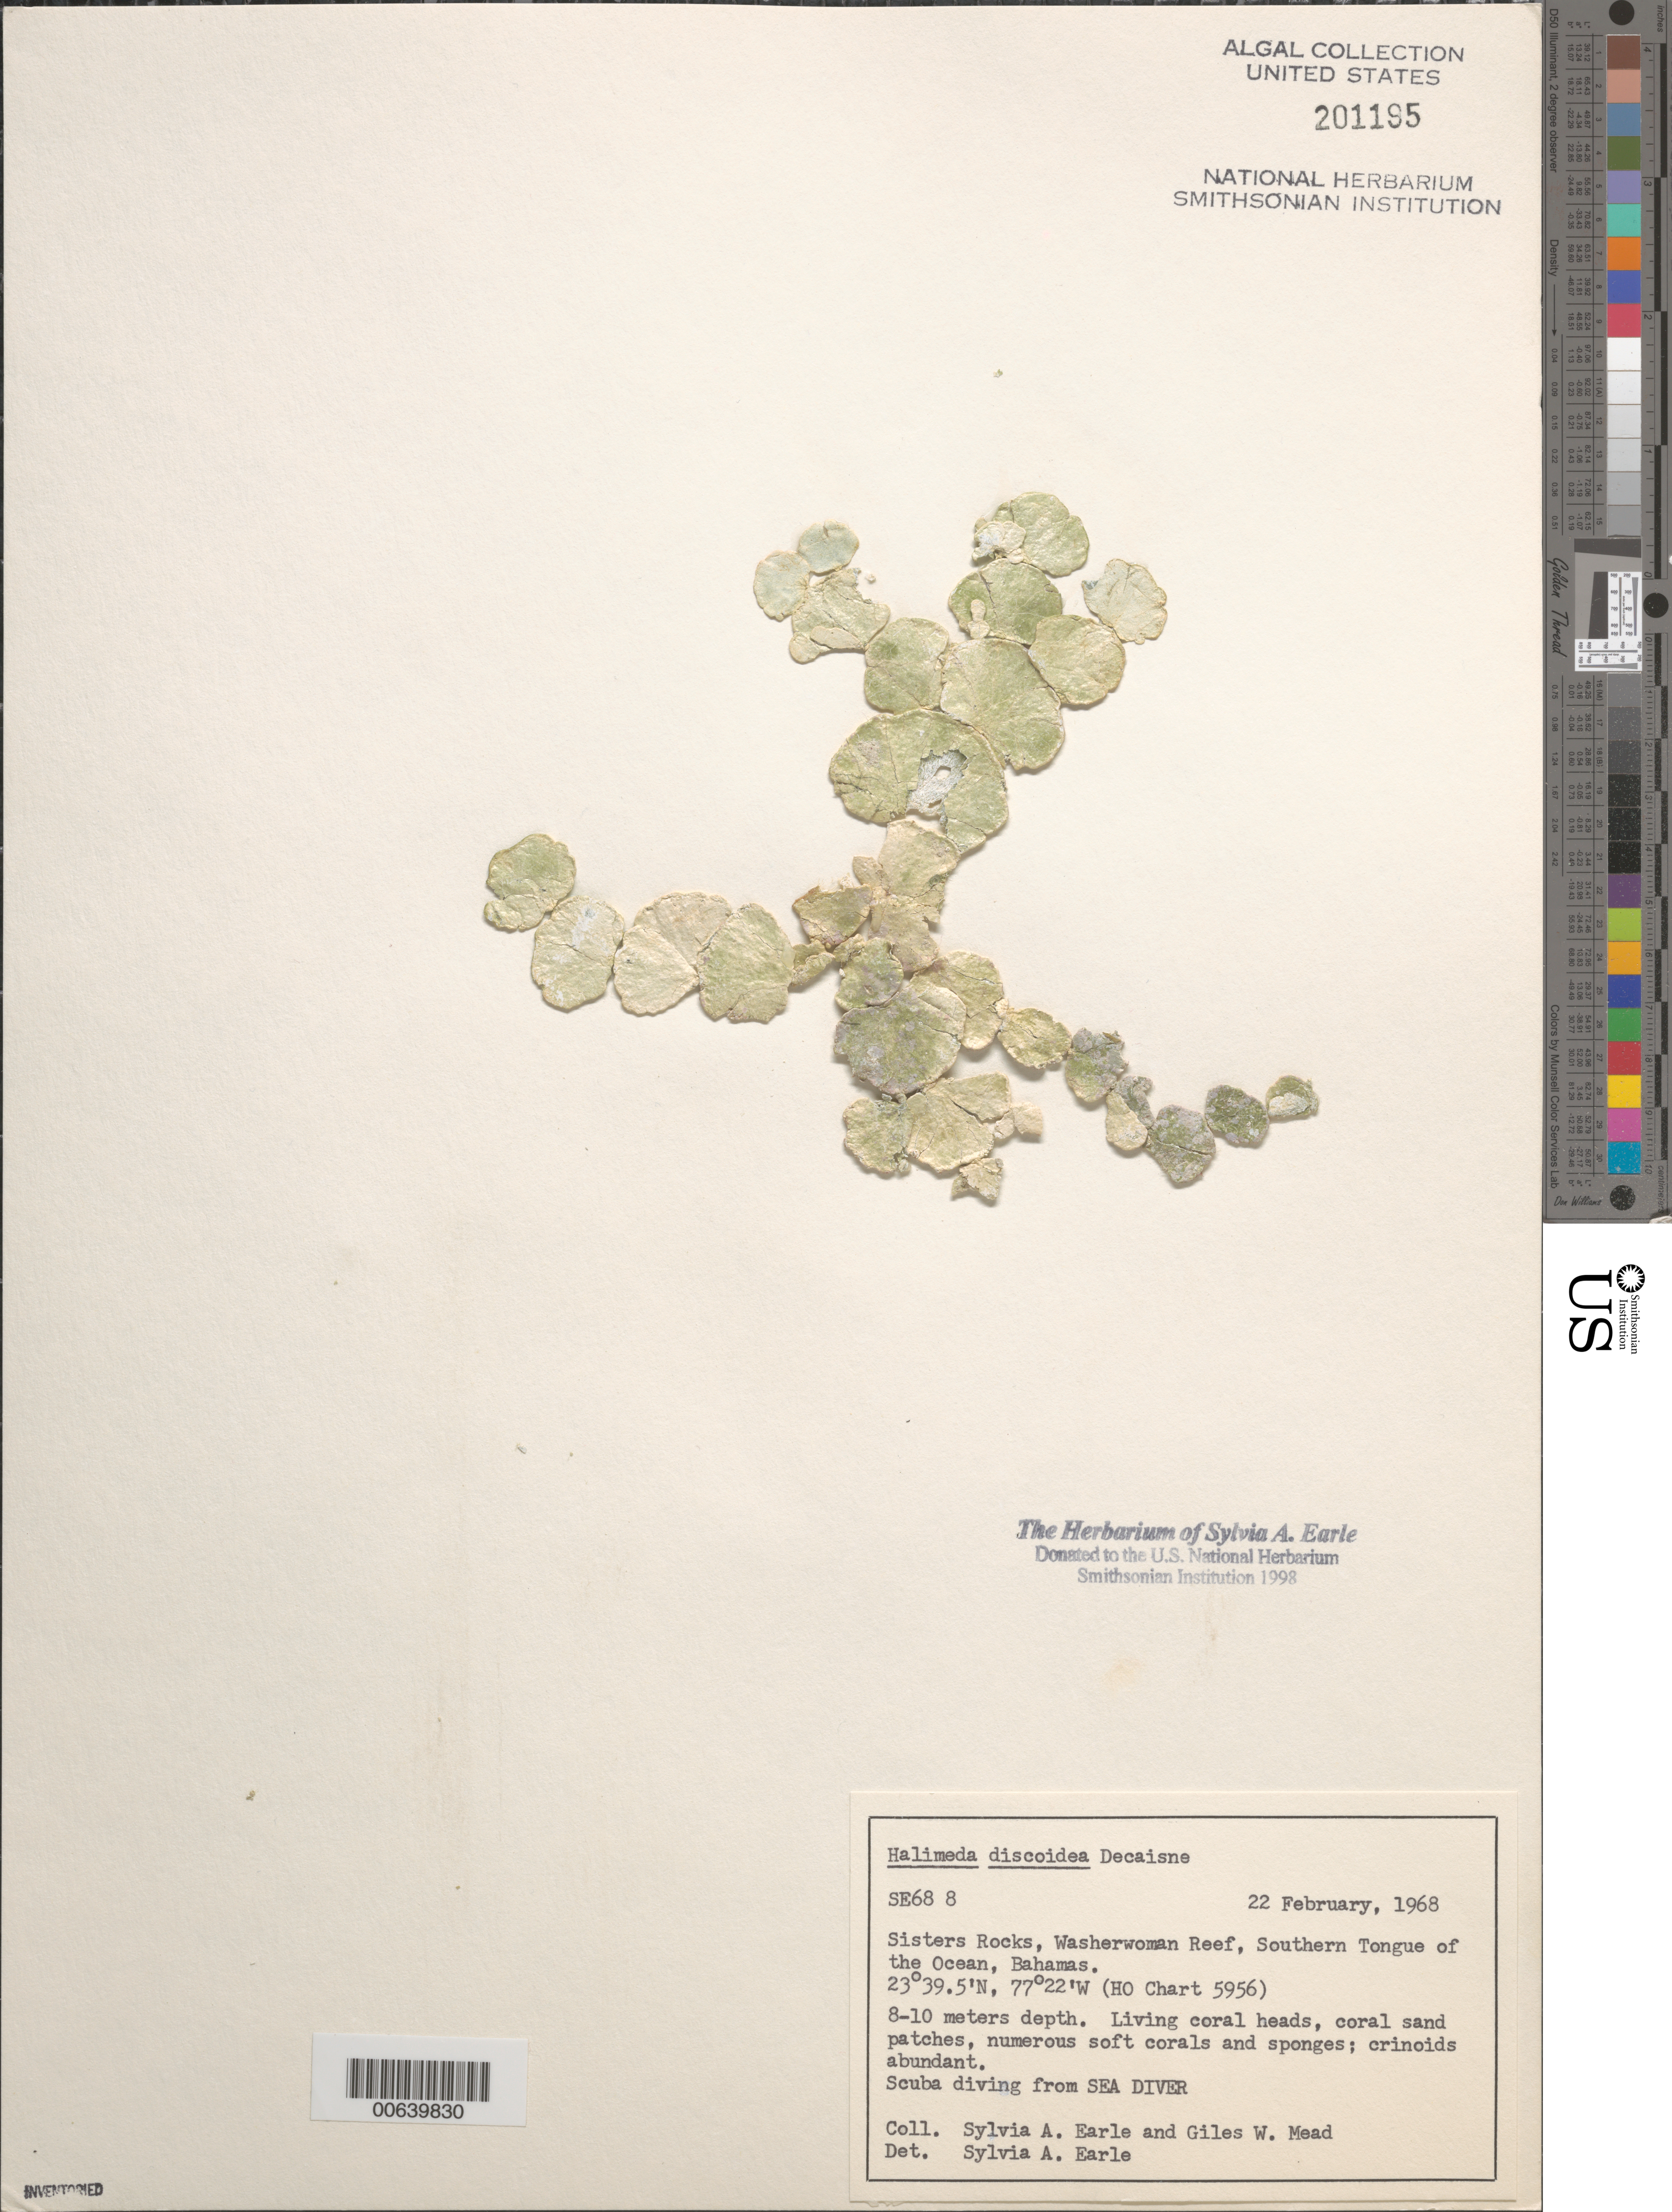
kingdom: Plantae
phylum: Chlorophyta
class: Ulvophyceae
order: Bryopsidales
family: Halimedaceae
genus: Halimeda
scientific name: Halimeda discoidea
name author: Decne.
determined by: Earle, S. A.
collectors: S. A. Earle & G. W. Mead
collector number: SE 688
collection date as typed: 22 Feb 1968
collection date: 1968-02-22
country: Bahamas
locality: Sisters Rocks, Washerwoman Reef, Southern Tongue of the Ocean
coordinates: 23 39.5' N, 77 22' W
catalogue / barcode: US 201195